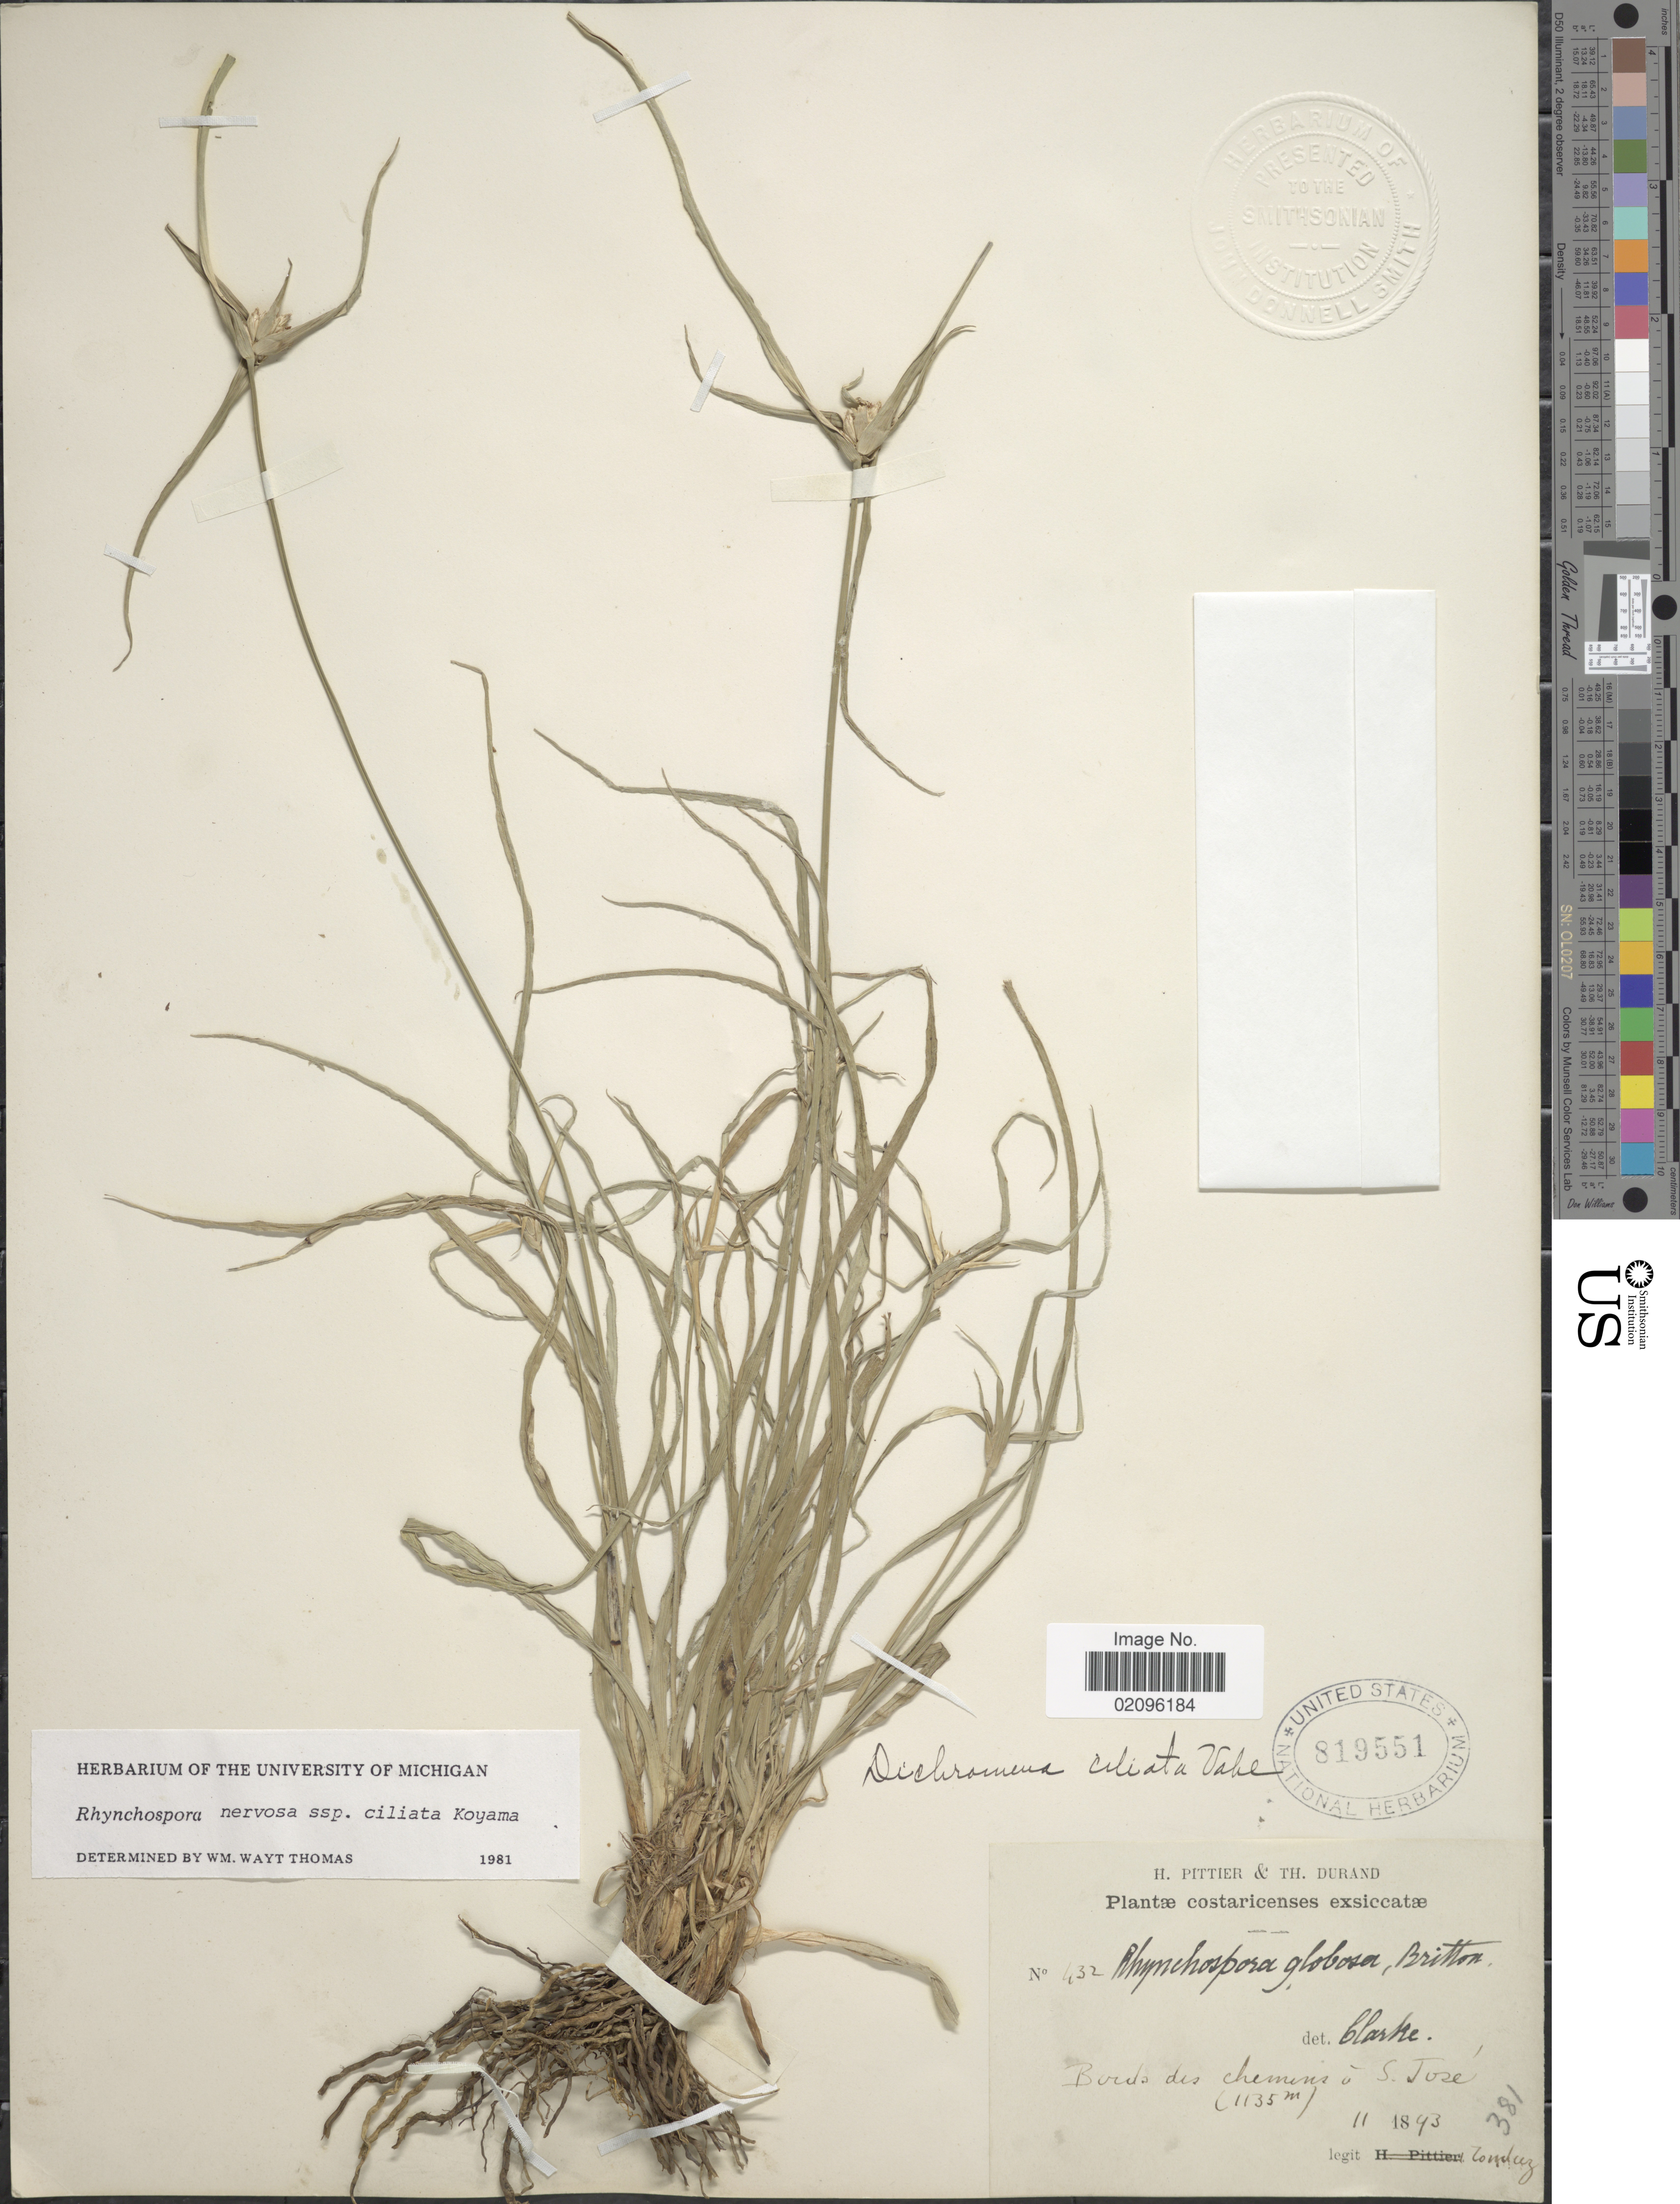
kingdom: Plantae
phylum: Tracheophyta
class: Liliopsida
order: Poales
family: Cyperaceae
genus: Rhynchospora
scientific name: Rhynchospora nervosa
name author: (Vahl) Boeckeler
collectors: A. Tonduz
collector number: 432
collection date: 1893-11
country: Costa Rica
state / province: San José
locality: Bords des chemins a S. Jose.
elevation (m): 1135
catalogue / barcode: US 819551